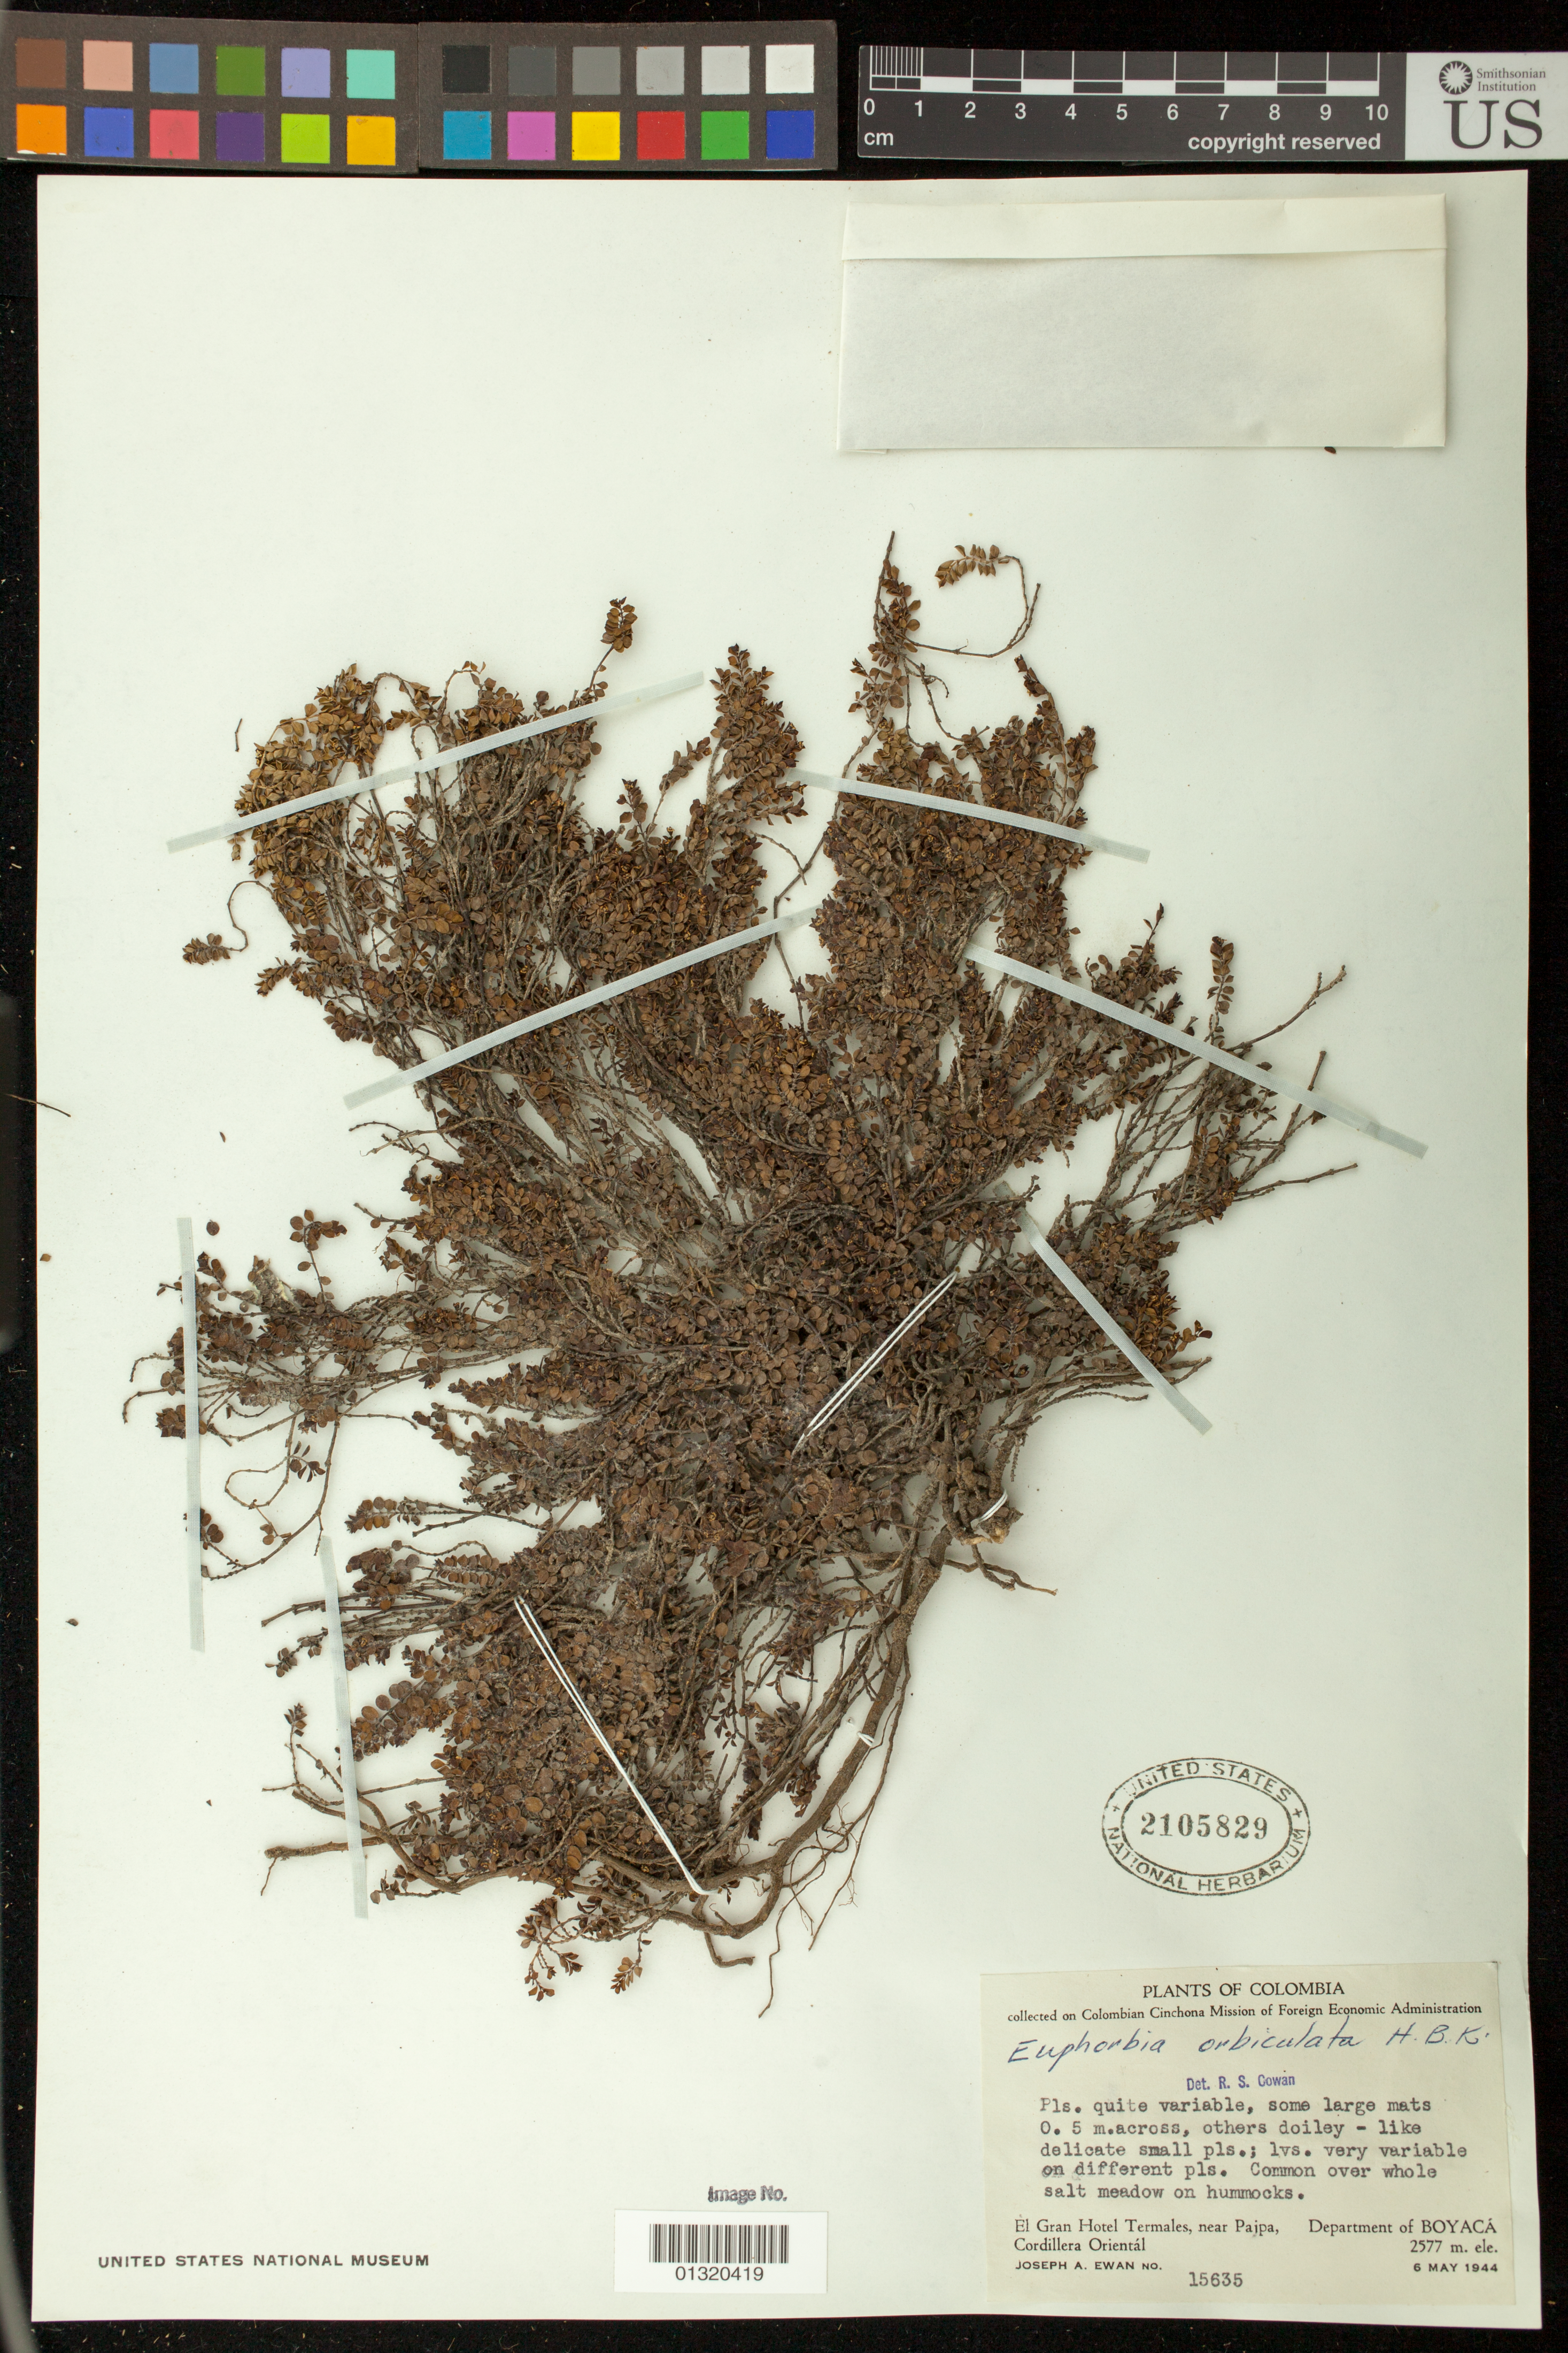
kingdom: Plantae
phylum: Tracheophyta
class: Magnoliopsida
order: Malpighiales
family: Euphorbiaceae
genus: Euphorbia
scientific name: Euphorbia orbiculata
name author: Kunth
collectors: J. A. Ewan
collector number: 15635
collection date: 1944-05-06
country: Colombia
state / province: Boyacá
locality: El Gran Hotel Termales, near Paipa, Cordillera Oriental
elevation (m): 2577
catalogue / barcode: US 2105829